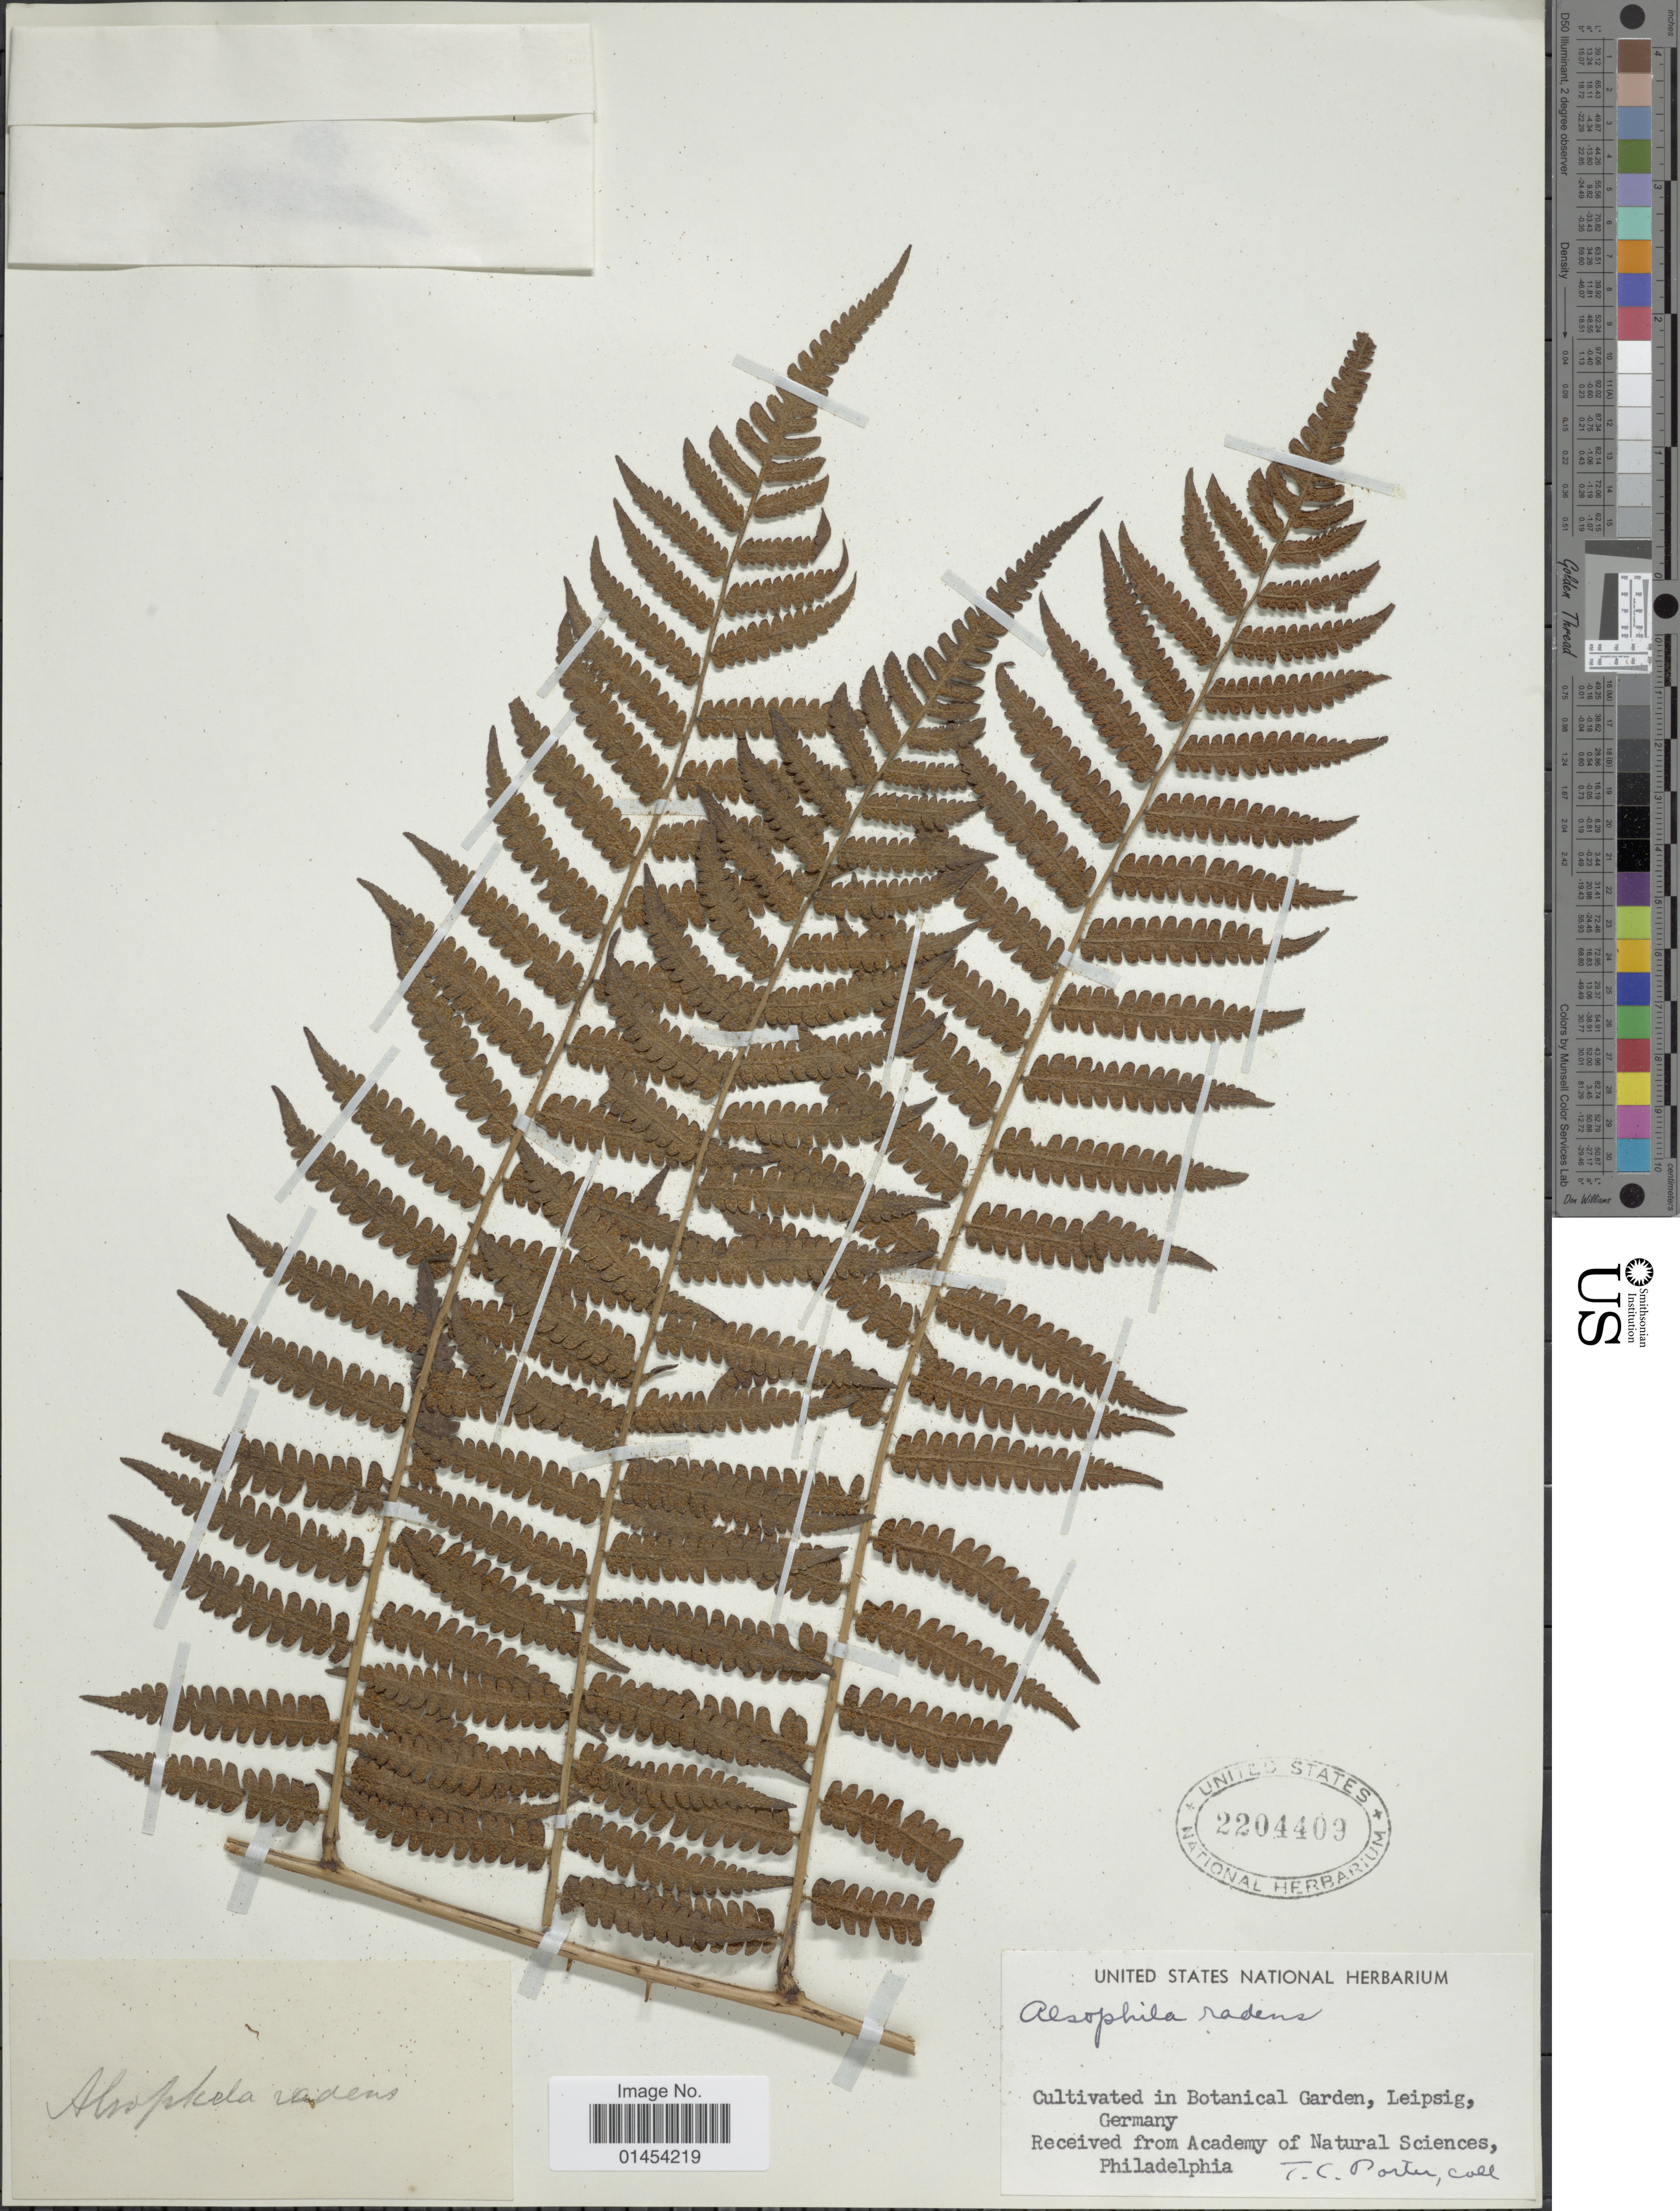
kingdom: Plantae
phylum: Tracheophyta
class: Polypodiopsida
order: Cyatheales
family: Cyatheaceae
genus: Alsophila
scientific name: Alsophila radens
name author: Kaulf.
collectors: T. C. Porter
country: Germany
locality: Cultivated in Botanical Garden, Leipsig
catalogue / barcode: US 2204409